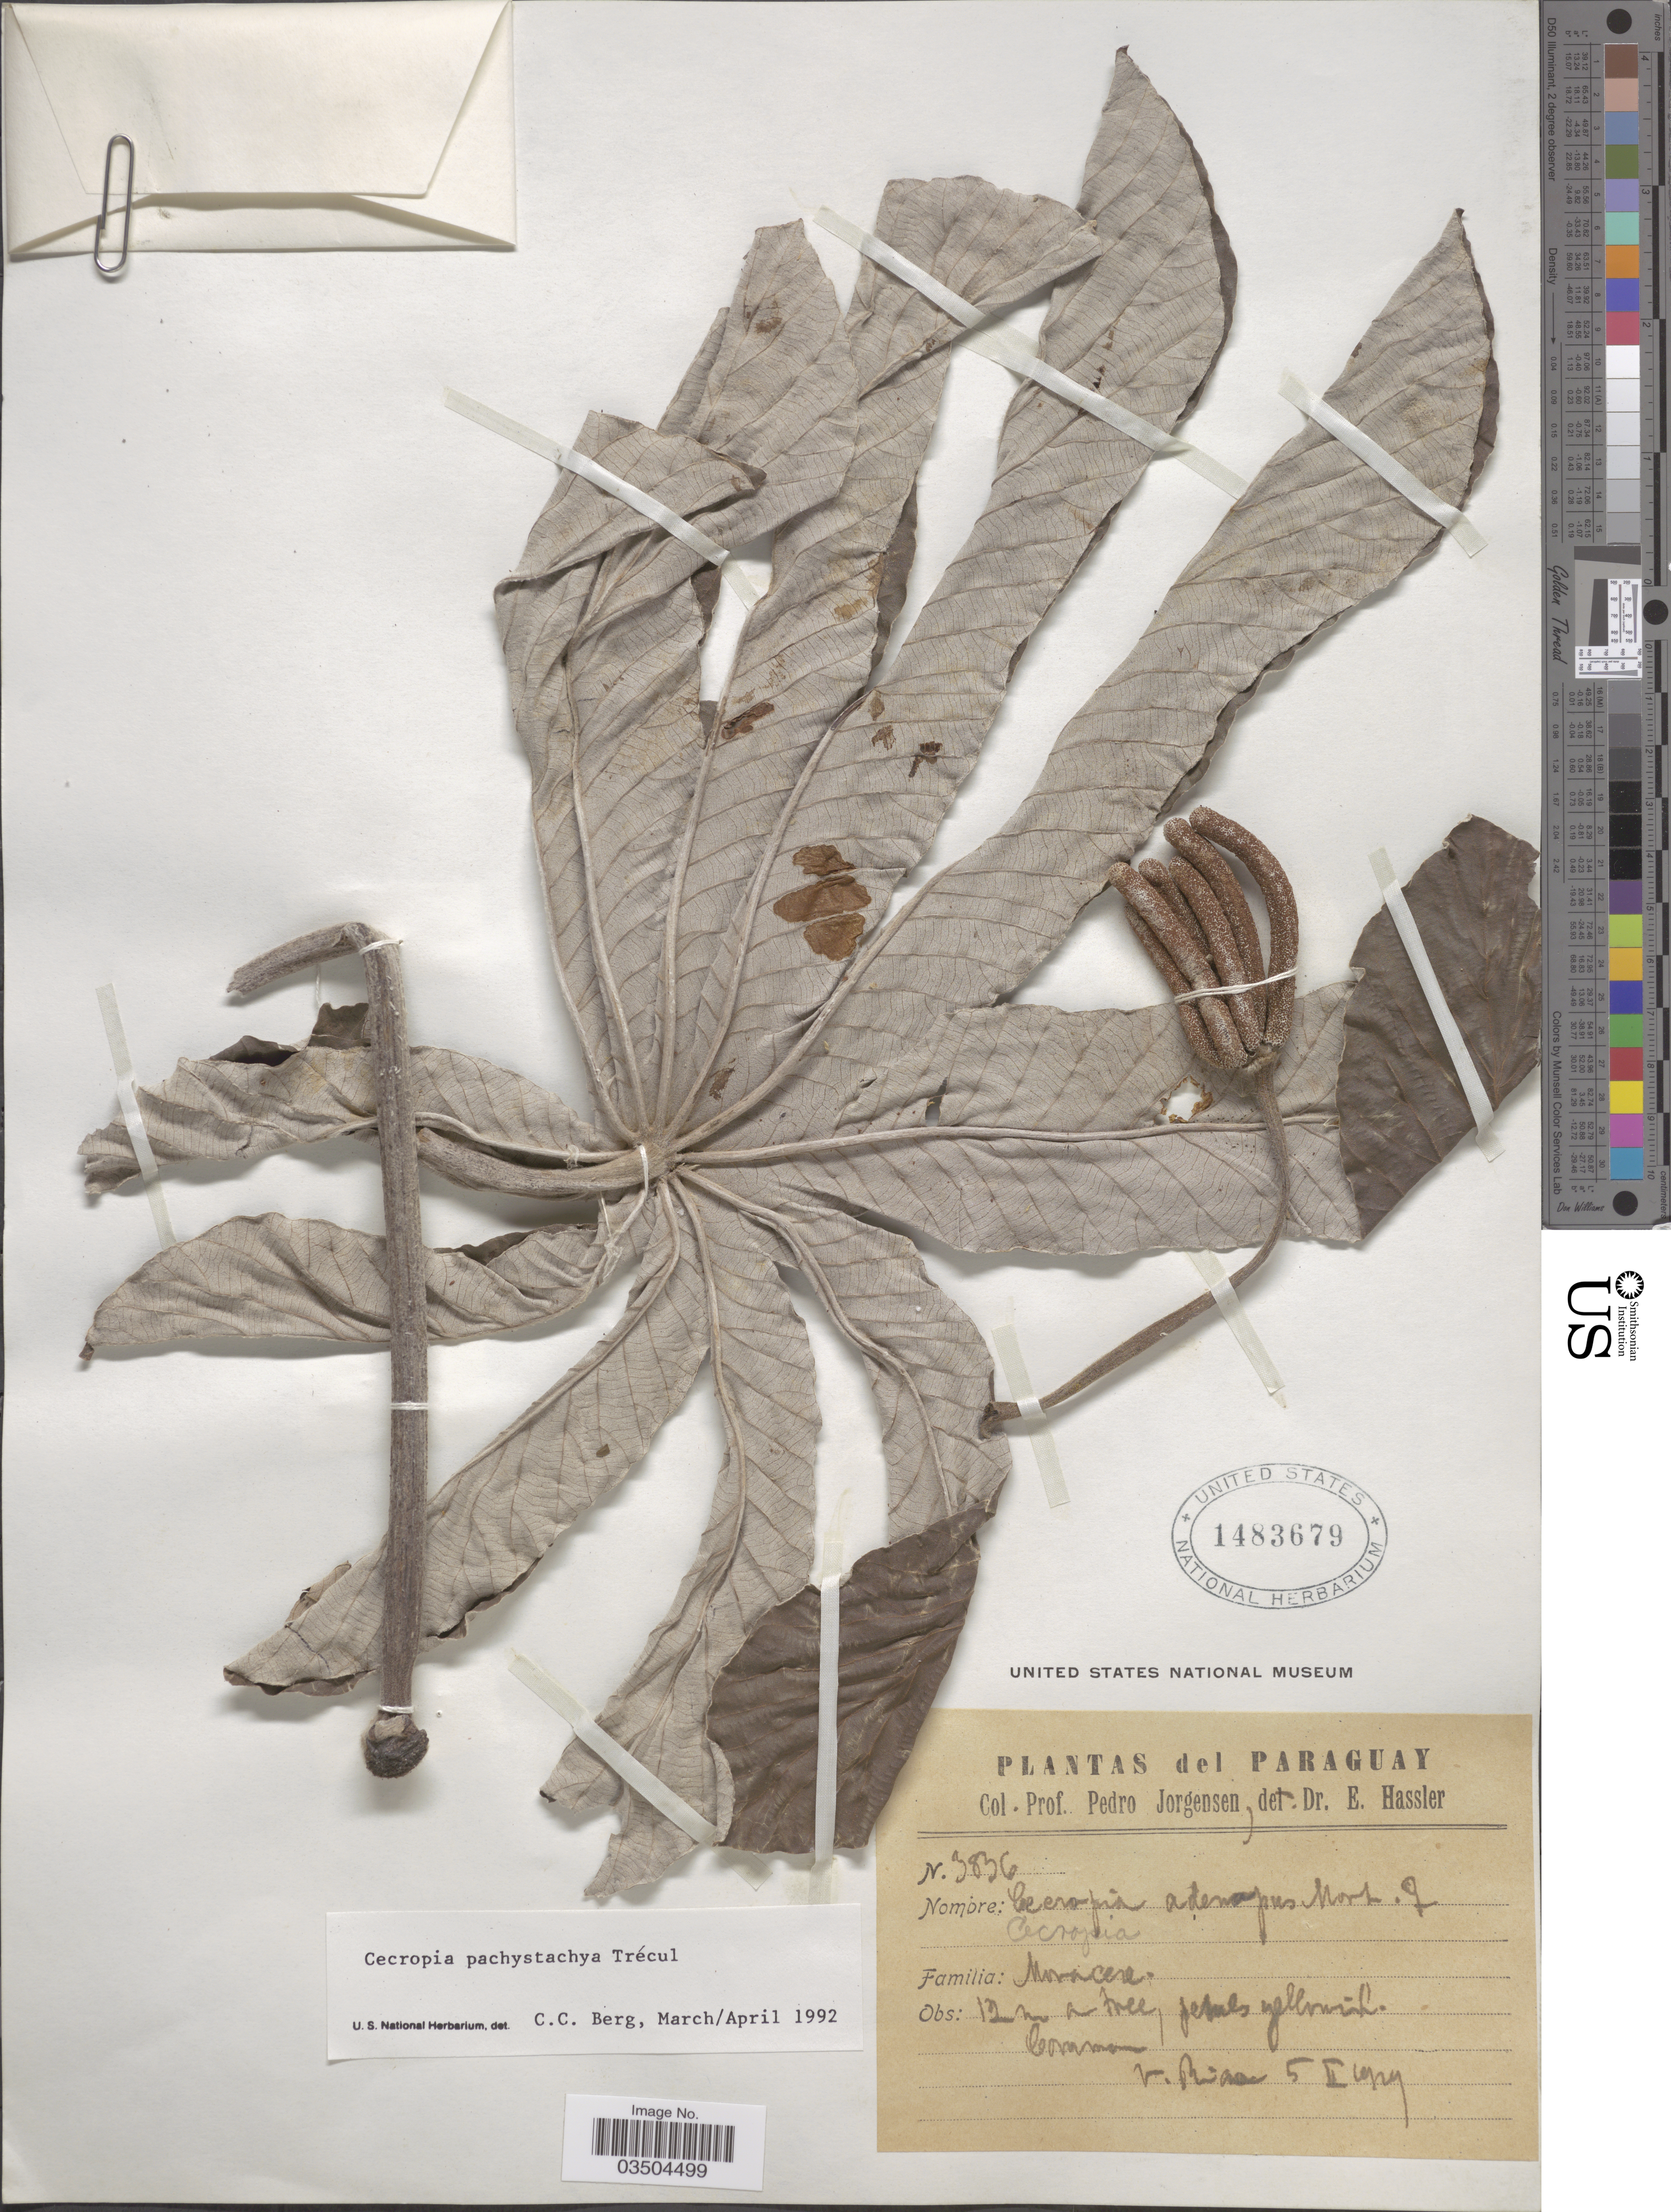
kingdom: Plantae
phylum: Tracheophyta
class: Magnoliopsida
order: Rosales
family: Urticaceae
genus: Cecropia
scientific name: Cecropia pachystachya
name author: Trécul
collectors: P. Jörgensen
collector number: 3836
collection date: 1929-02-05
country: Paraguay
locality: V. Rica.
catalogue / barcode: US 1483679